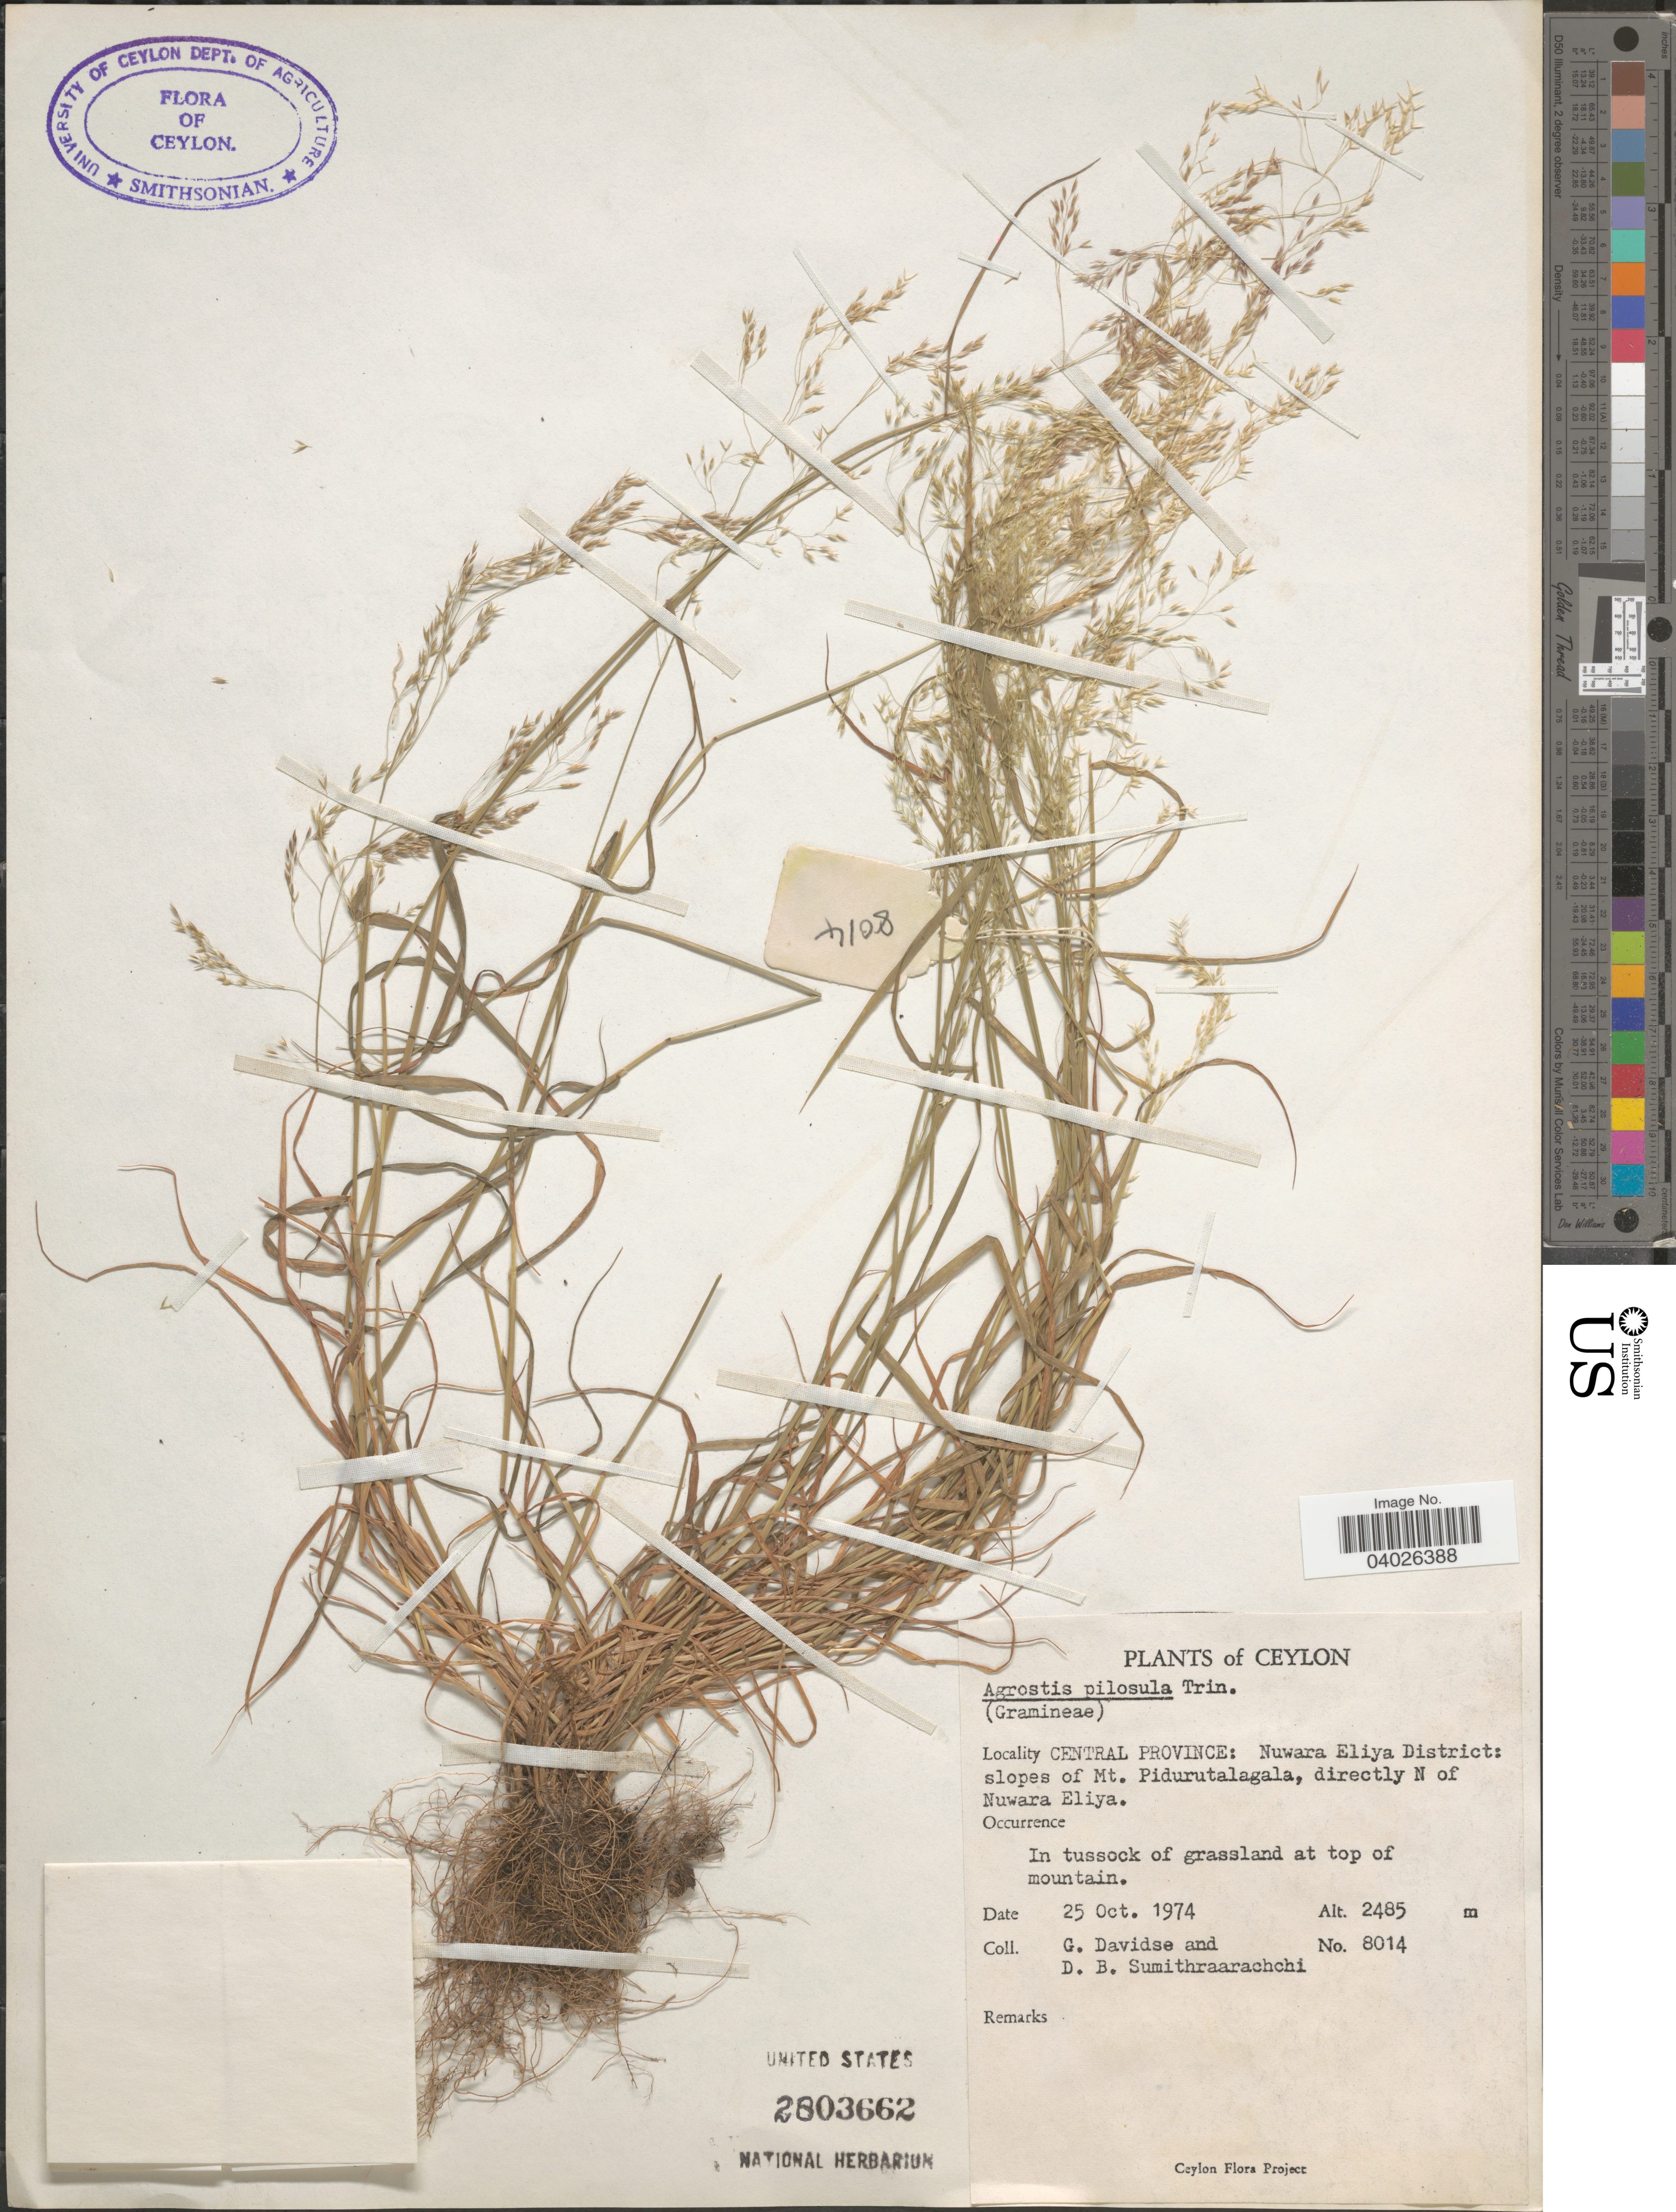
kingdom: Plantae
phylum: Tracheophyta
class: Liliopsida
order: Poales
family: Poaceae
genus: Agrostis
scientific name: Agrostis pilosula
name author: Trin.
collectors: G. Davidse & D. B. Sumithraarachchi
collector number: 8014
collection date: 1974-10-25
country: Sri Lanka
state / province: Central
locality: Ceylon. Nuwara Eliya District: slopes of Mt. Pidurutalagala, directly N of Nuwara Eliya.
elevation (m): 2485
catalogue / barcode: US 2803662